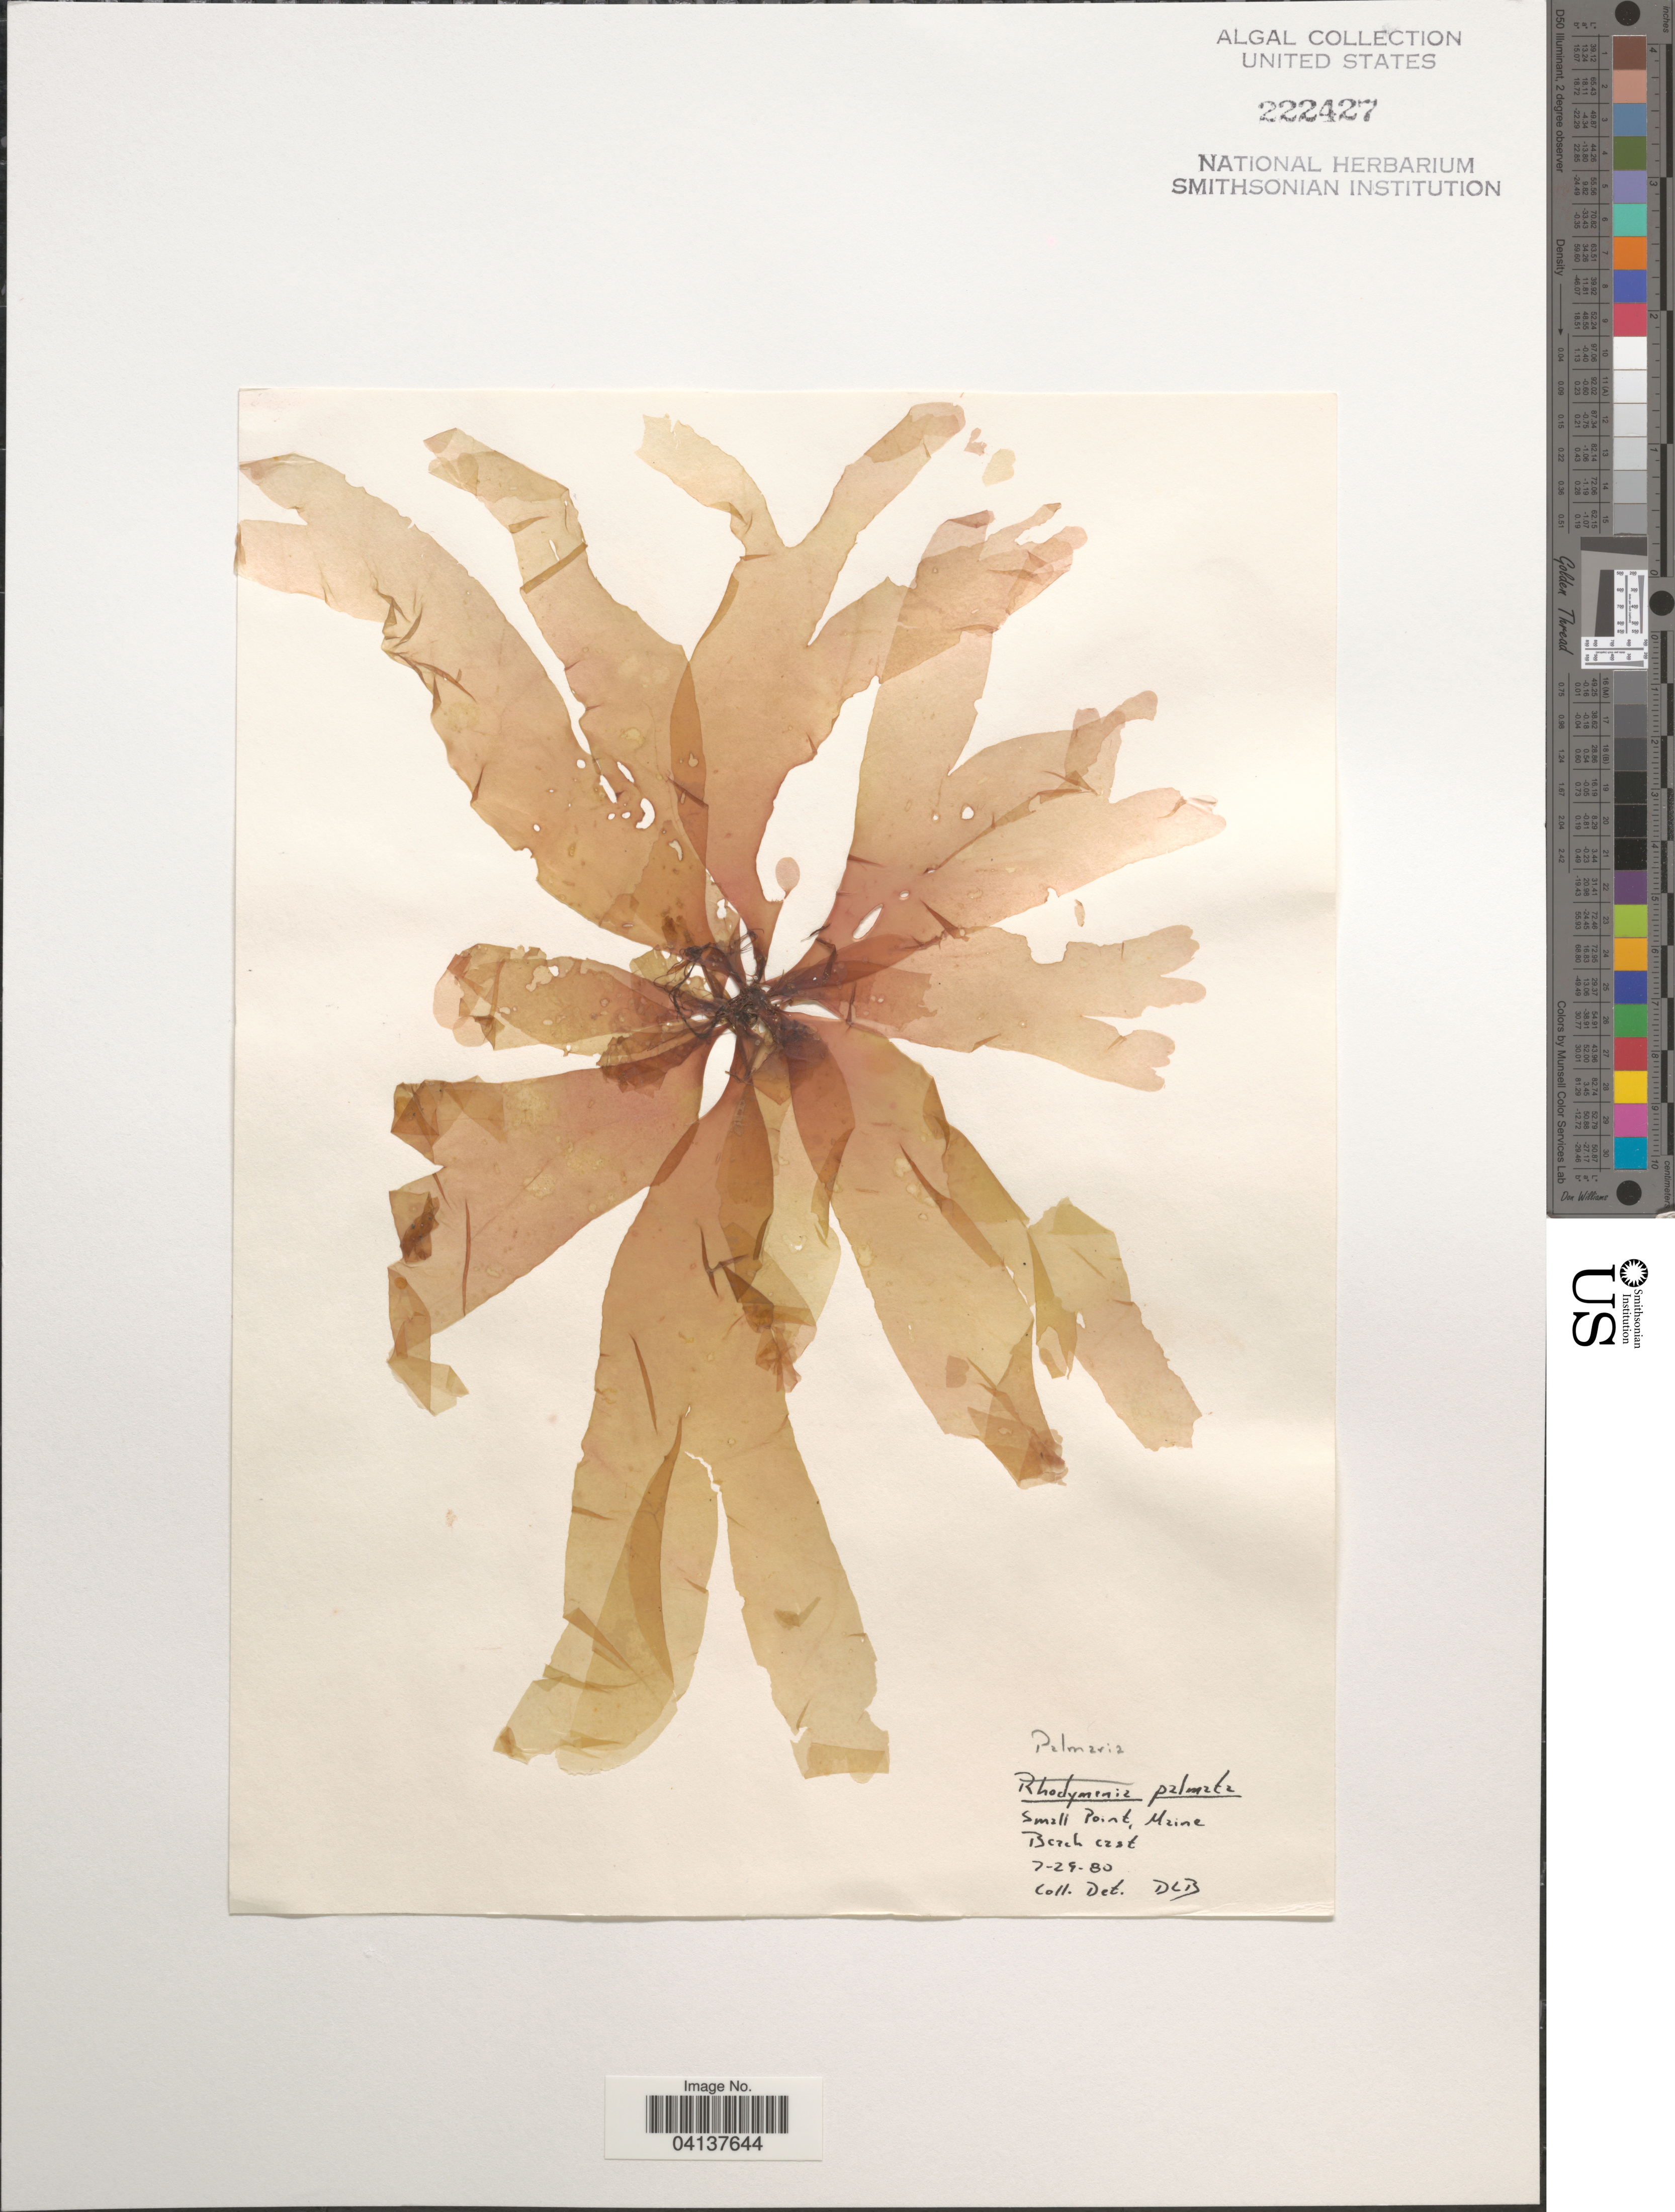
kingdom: Plantae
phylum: Rhodophyta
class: Florideophyceae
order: Palmariales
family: Palmariaceae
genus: Palmaria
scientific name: Palmaria palmata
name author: (L.) F. Weber & D. Mohr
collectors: D. L. B.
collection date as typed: Transcribed d/m/y: 29/7/80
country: United States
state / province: Maine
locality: Small Point. Beach cast.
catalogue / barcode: US 222427